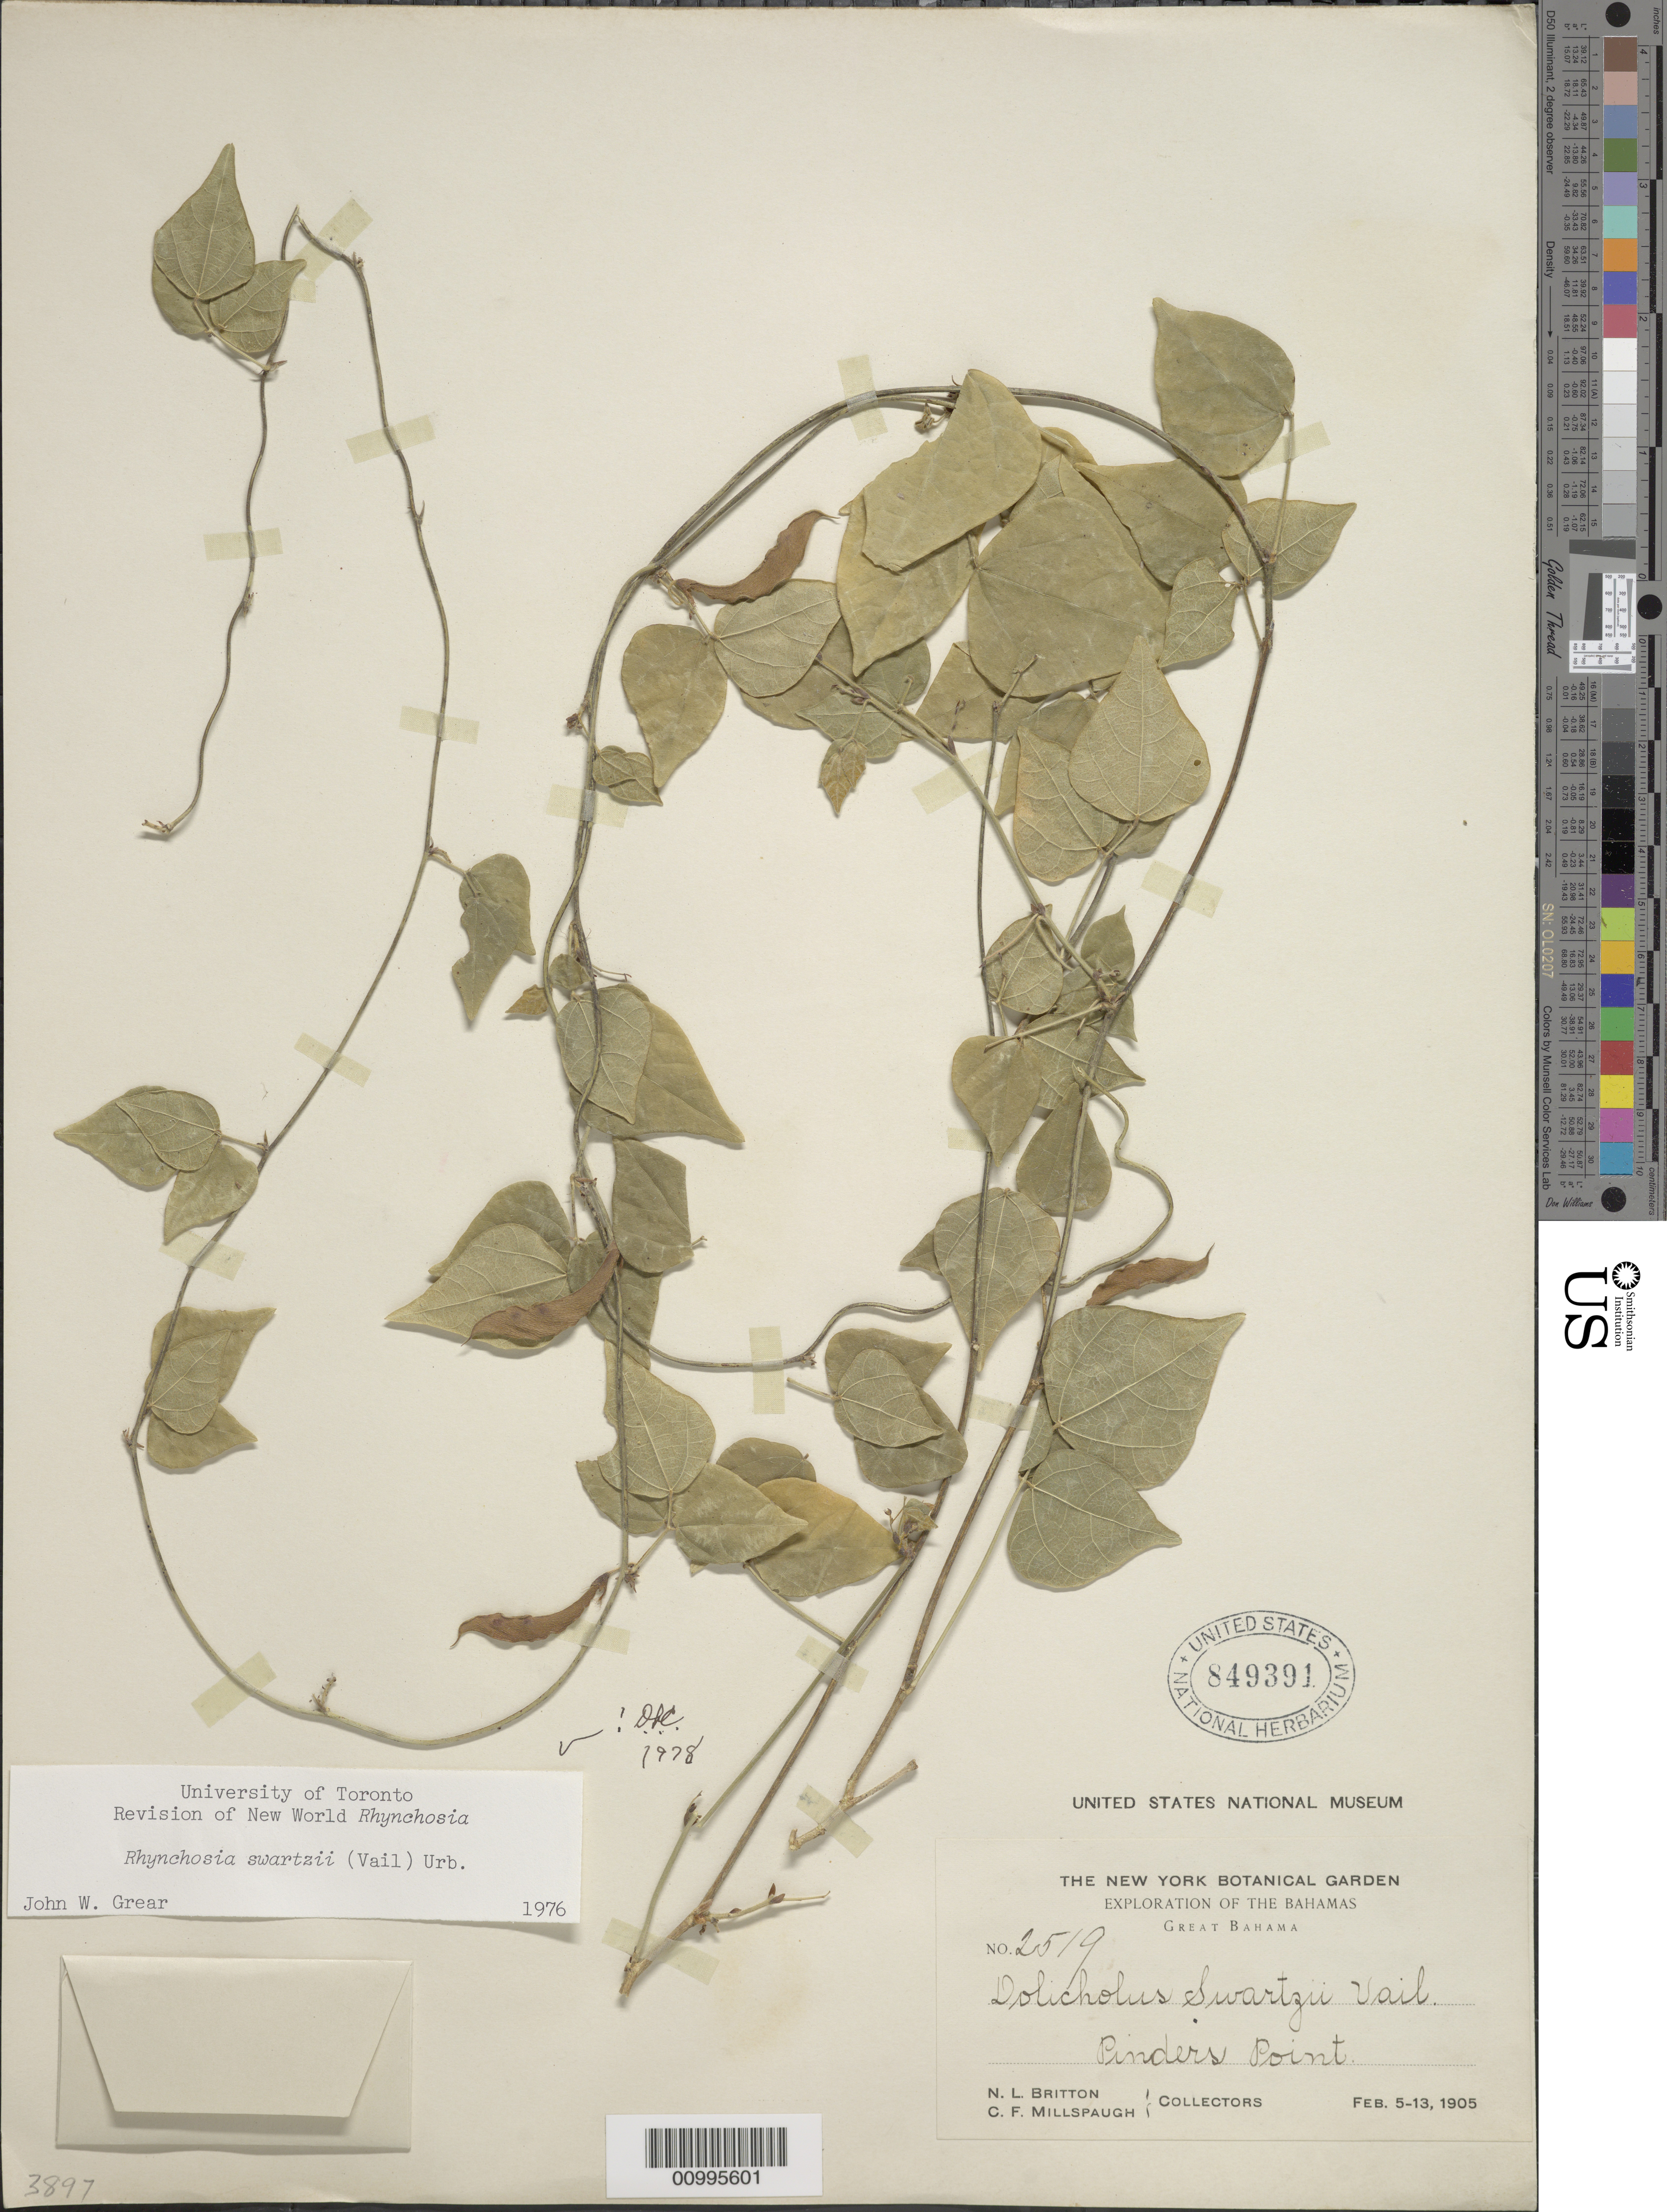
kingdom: Plantae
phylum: Tracheophyta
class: Magnoliopsida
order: Fabales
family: Fabaceae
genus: Rhynchosia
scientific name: Rhynchosia swartzii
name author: (Vail) Urb.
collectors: N. Britton & C. F. Millspaugh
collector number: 2519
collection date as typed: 05 Feb 1905 to 13 Feb 1905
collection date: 1905-02-05/1905-02-13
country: Bahamas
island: Great Bahama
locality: Pinders Point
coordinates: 0 N, 0 E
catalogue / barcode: US 849391